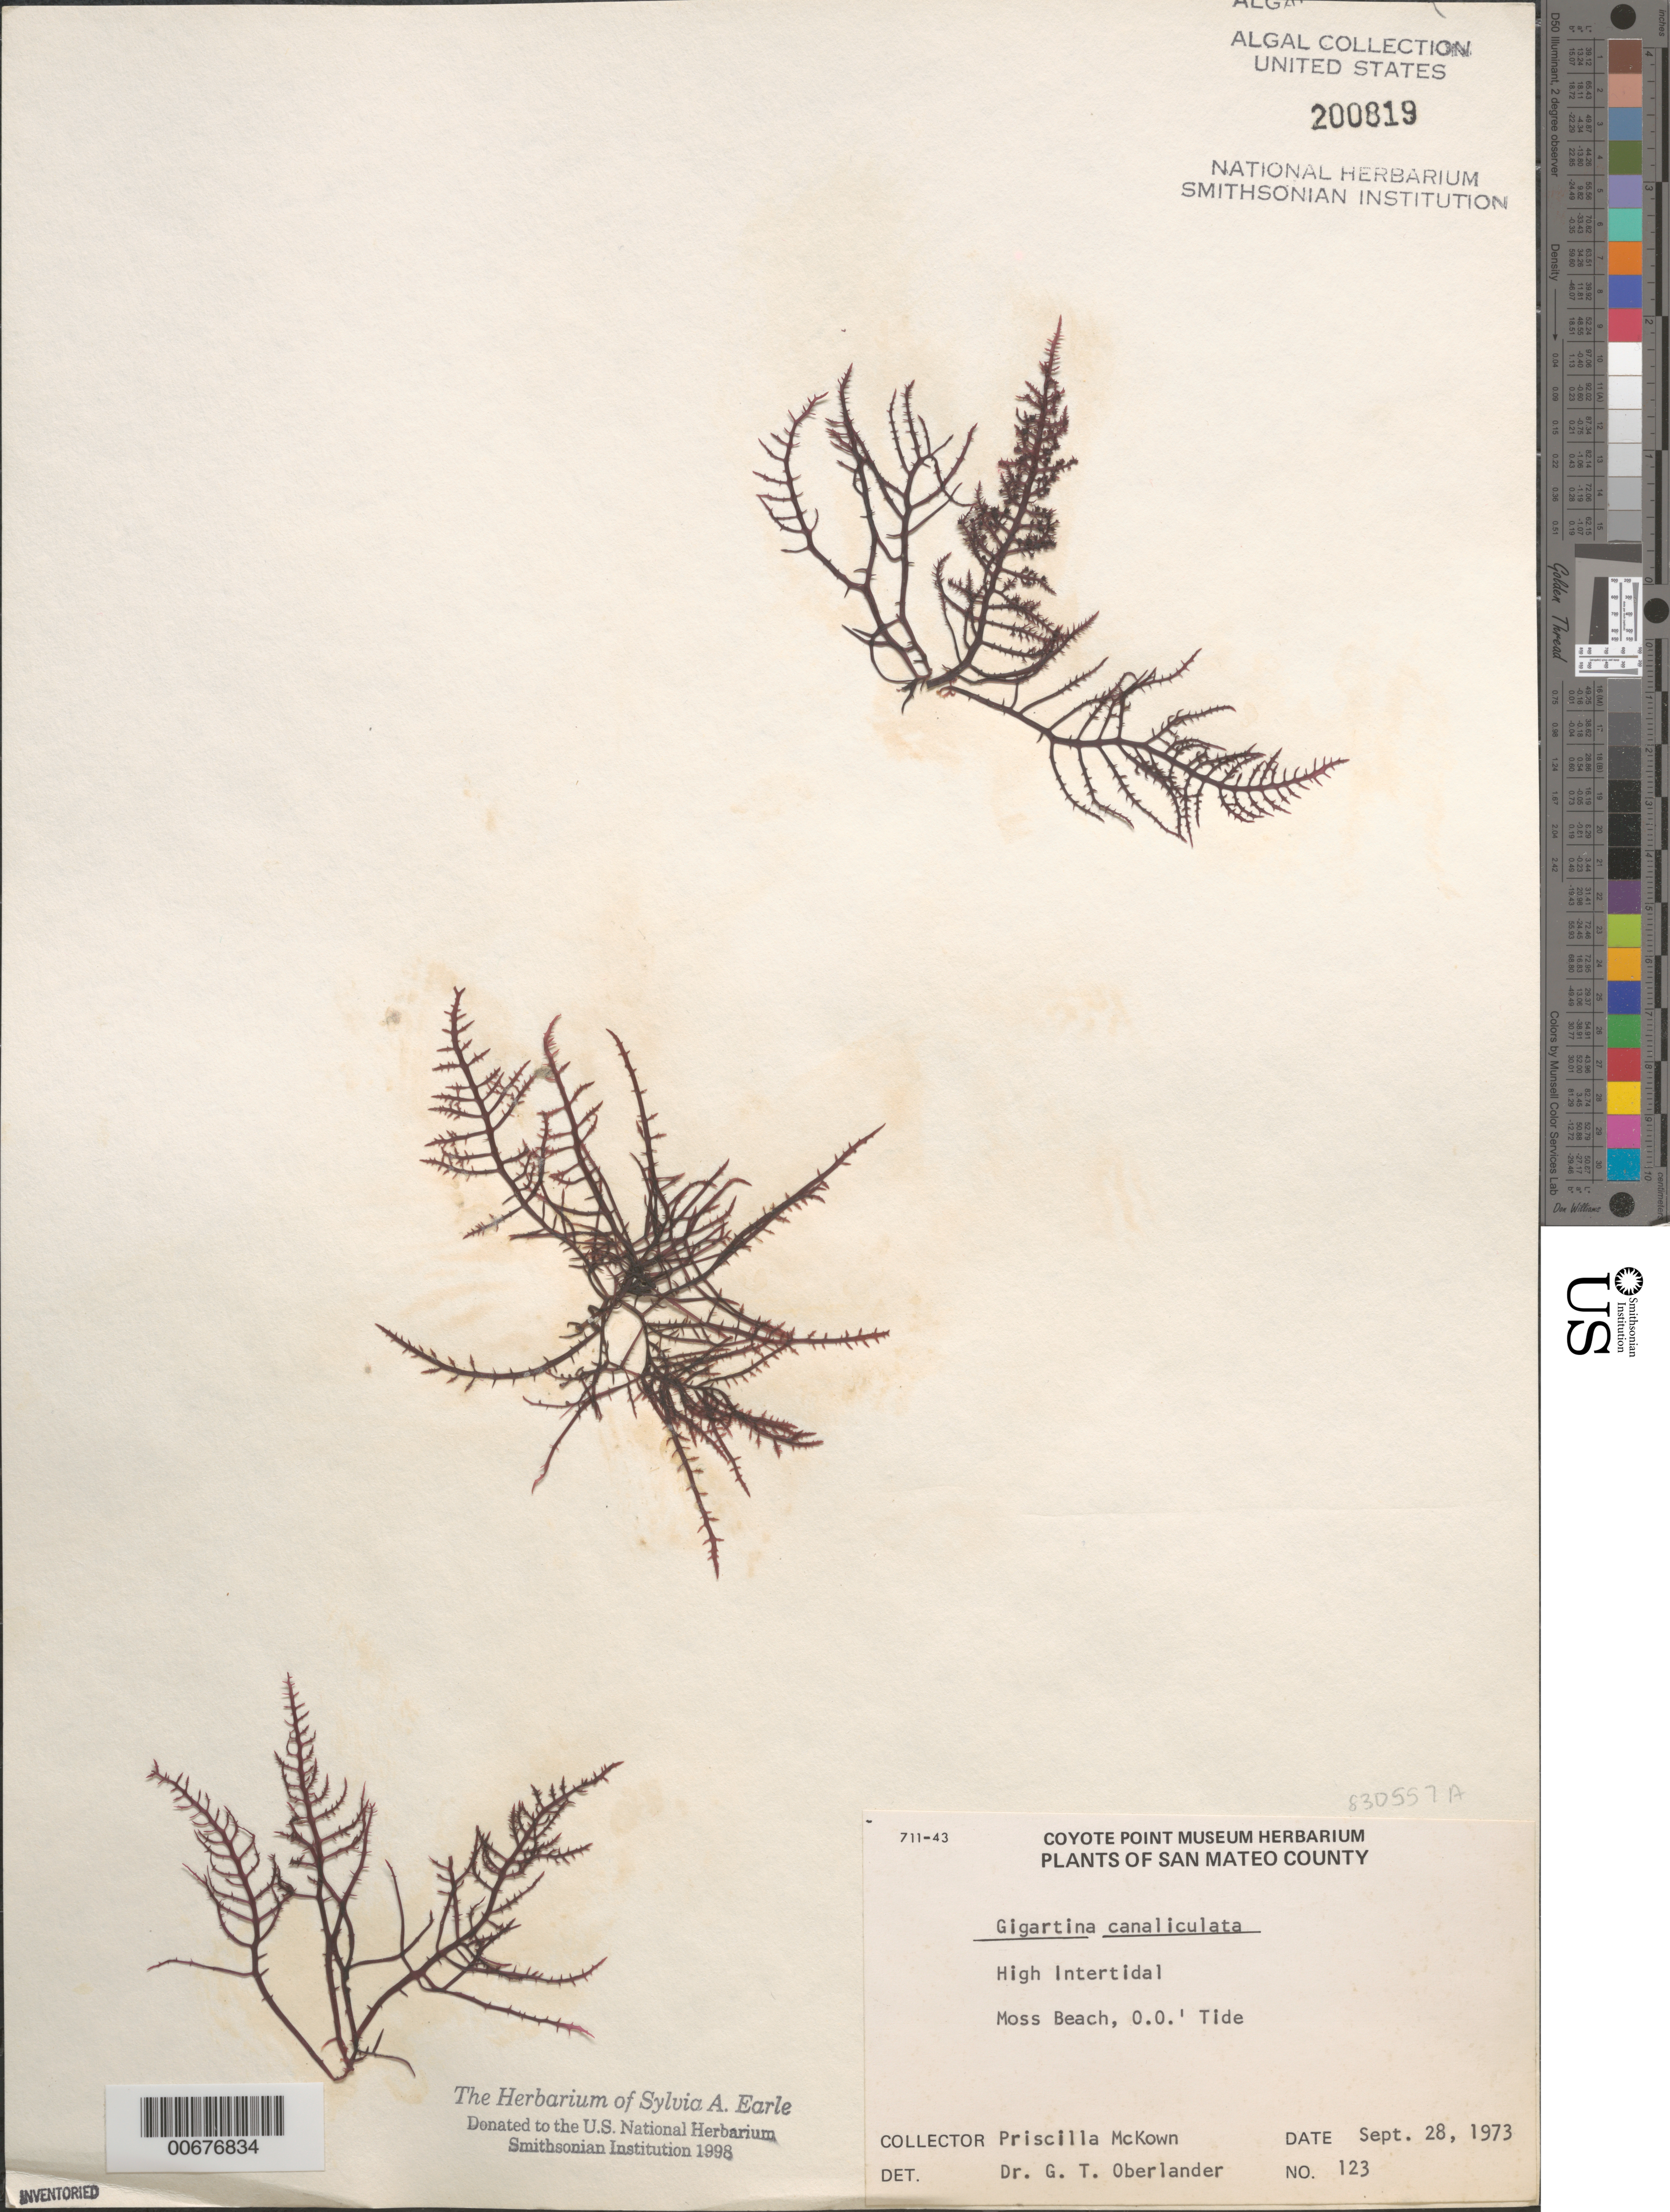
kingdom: Plantae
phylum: Rhodophyta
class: Florideophyceae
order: Gigartinales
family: Gigartinaceae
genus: Gigartina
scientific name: Gigartina canaliculata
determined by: Oberlander, G. T.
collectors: P. McKown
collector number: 123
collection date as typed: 28 Sep 1973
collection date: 1973-09-28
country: United States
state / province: California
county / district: San Mateo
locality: Moss Beach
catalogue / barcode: US 200819